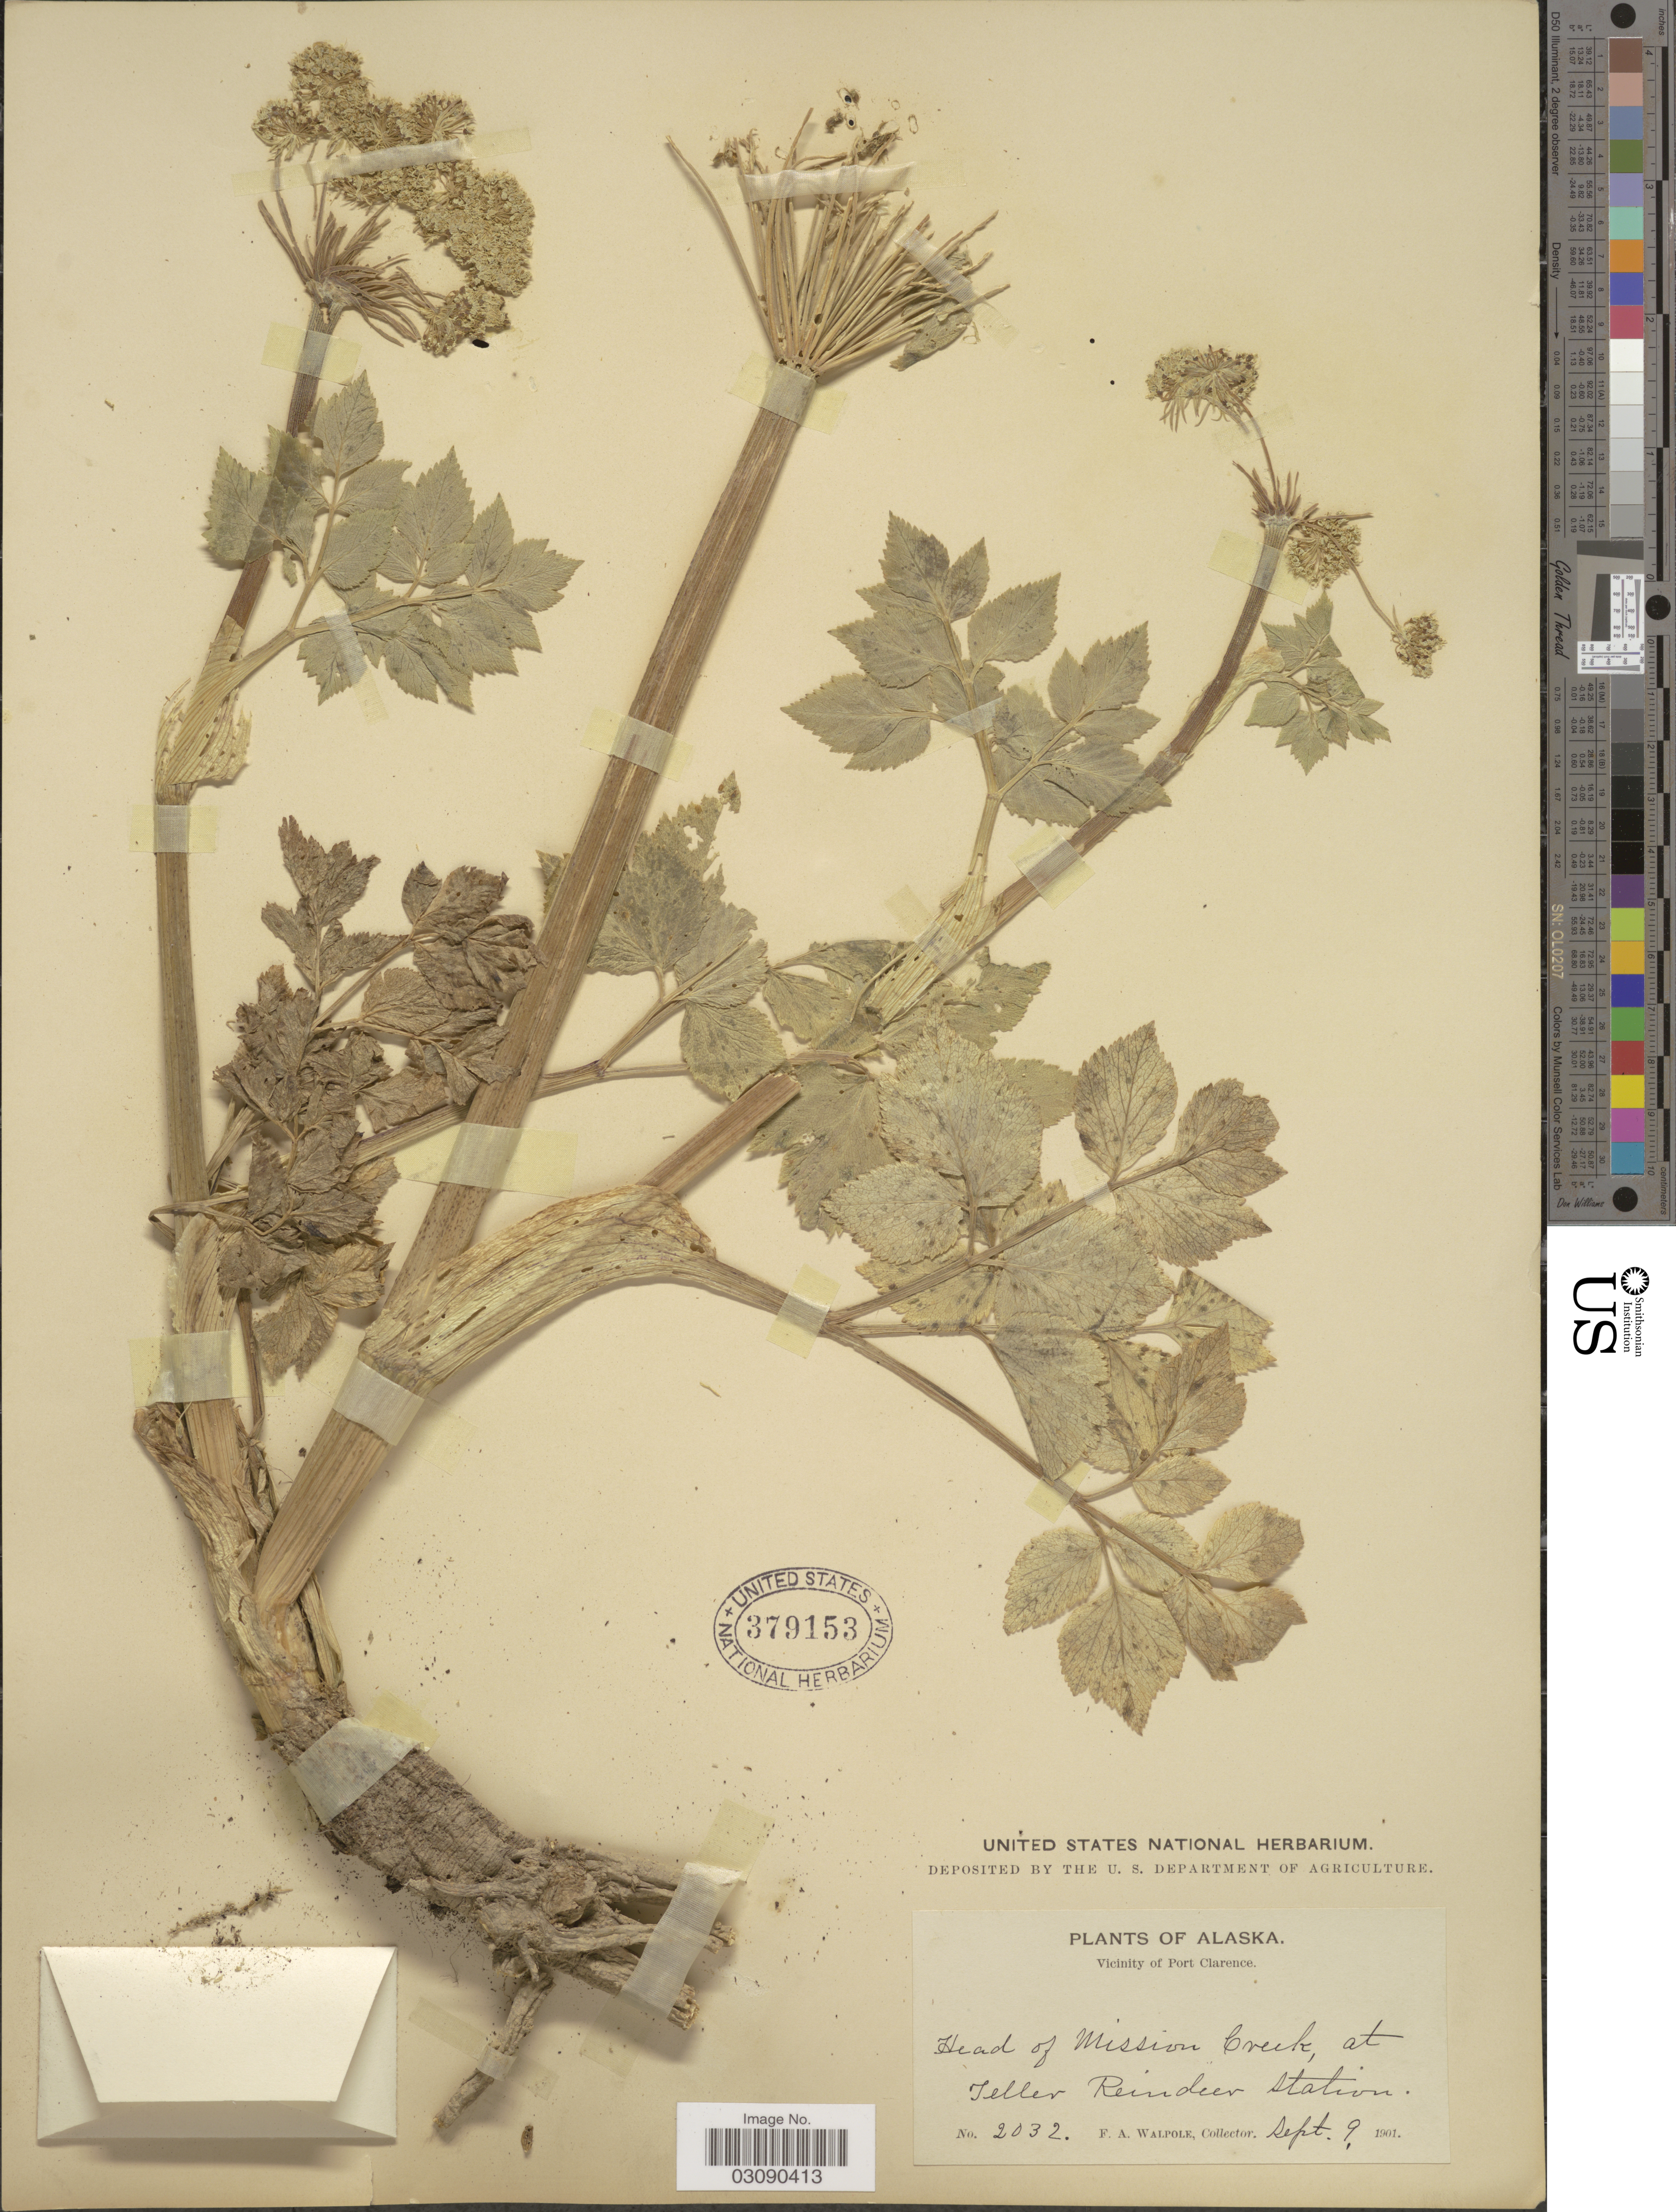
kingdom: Plantae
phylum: Tracheophyta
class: Magnoliopsida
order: Apiales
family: Apiaceae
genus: Angelica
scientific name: Angelica lucida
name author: L.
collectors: F. Walpole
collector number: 2032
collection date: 1901-09-09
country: United States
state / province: Alaska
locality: Vicinity of Port Clarence, Head of Mission Creek, at Teller Reindeer Station.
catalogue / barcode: US 379153